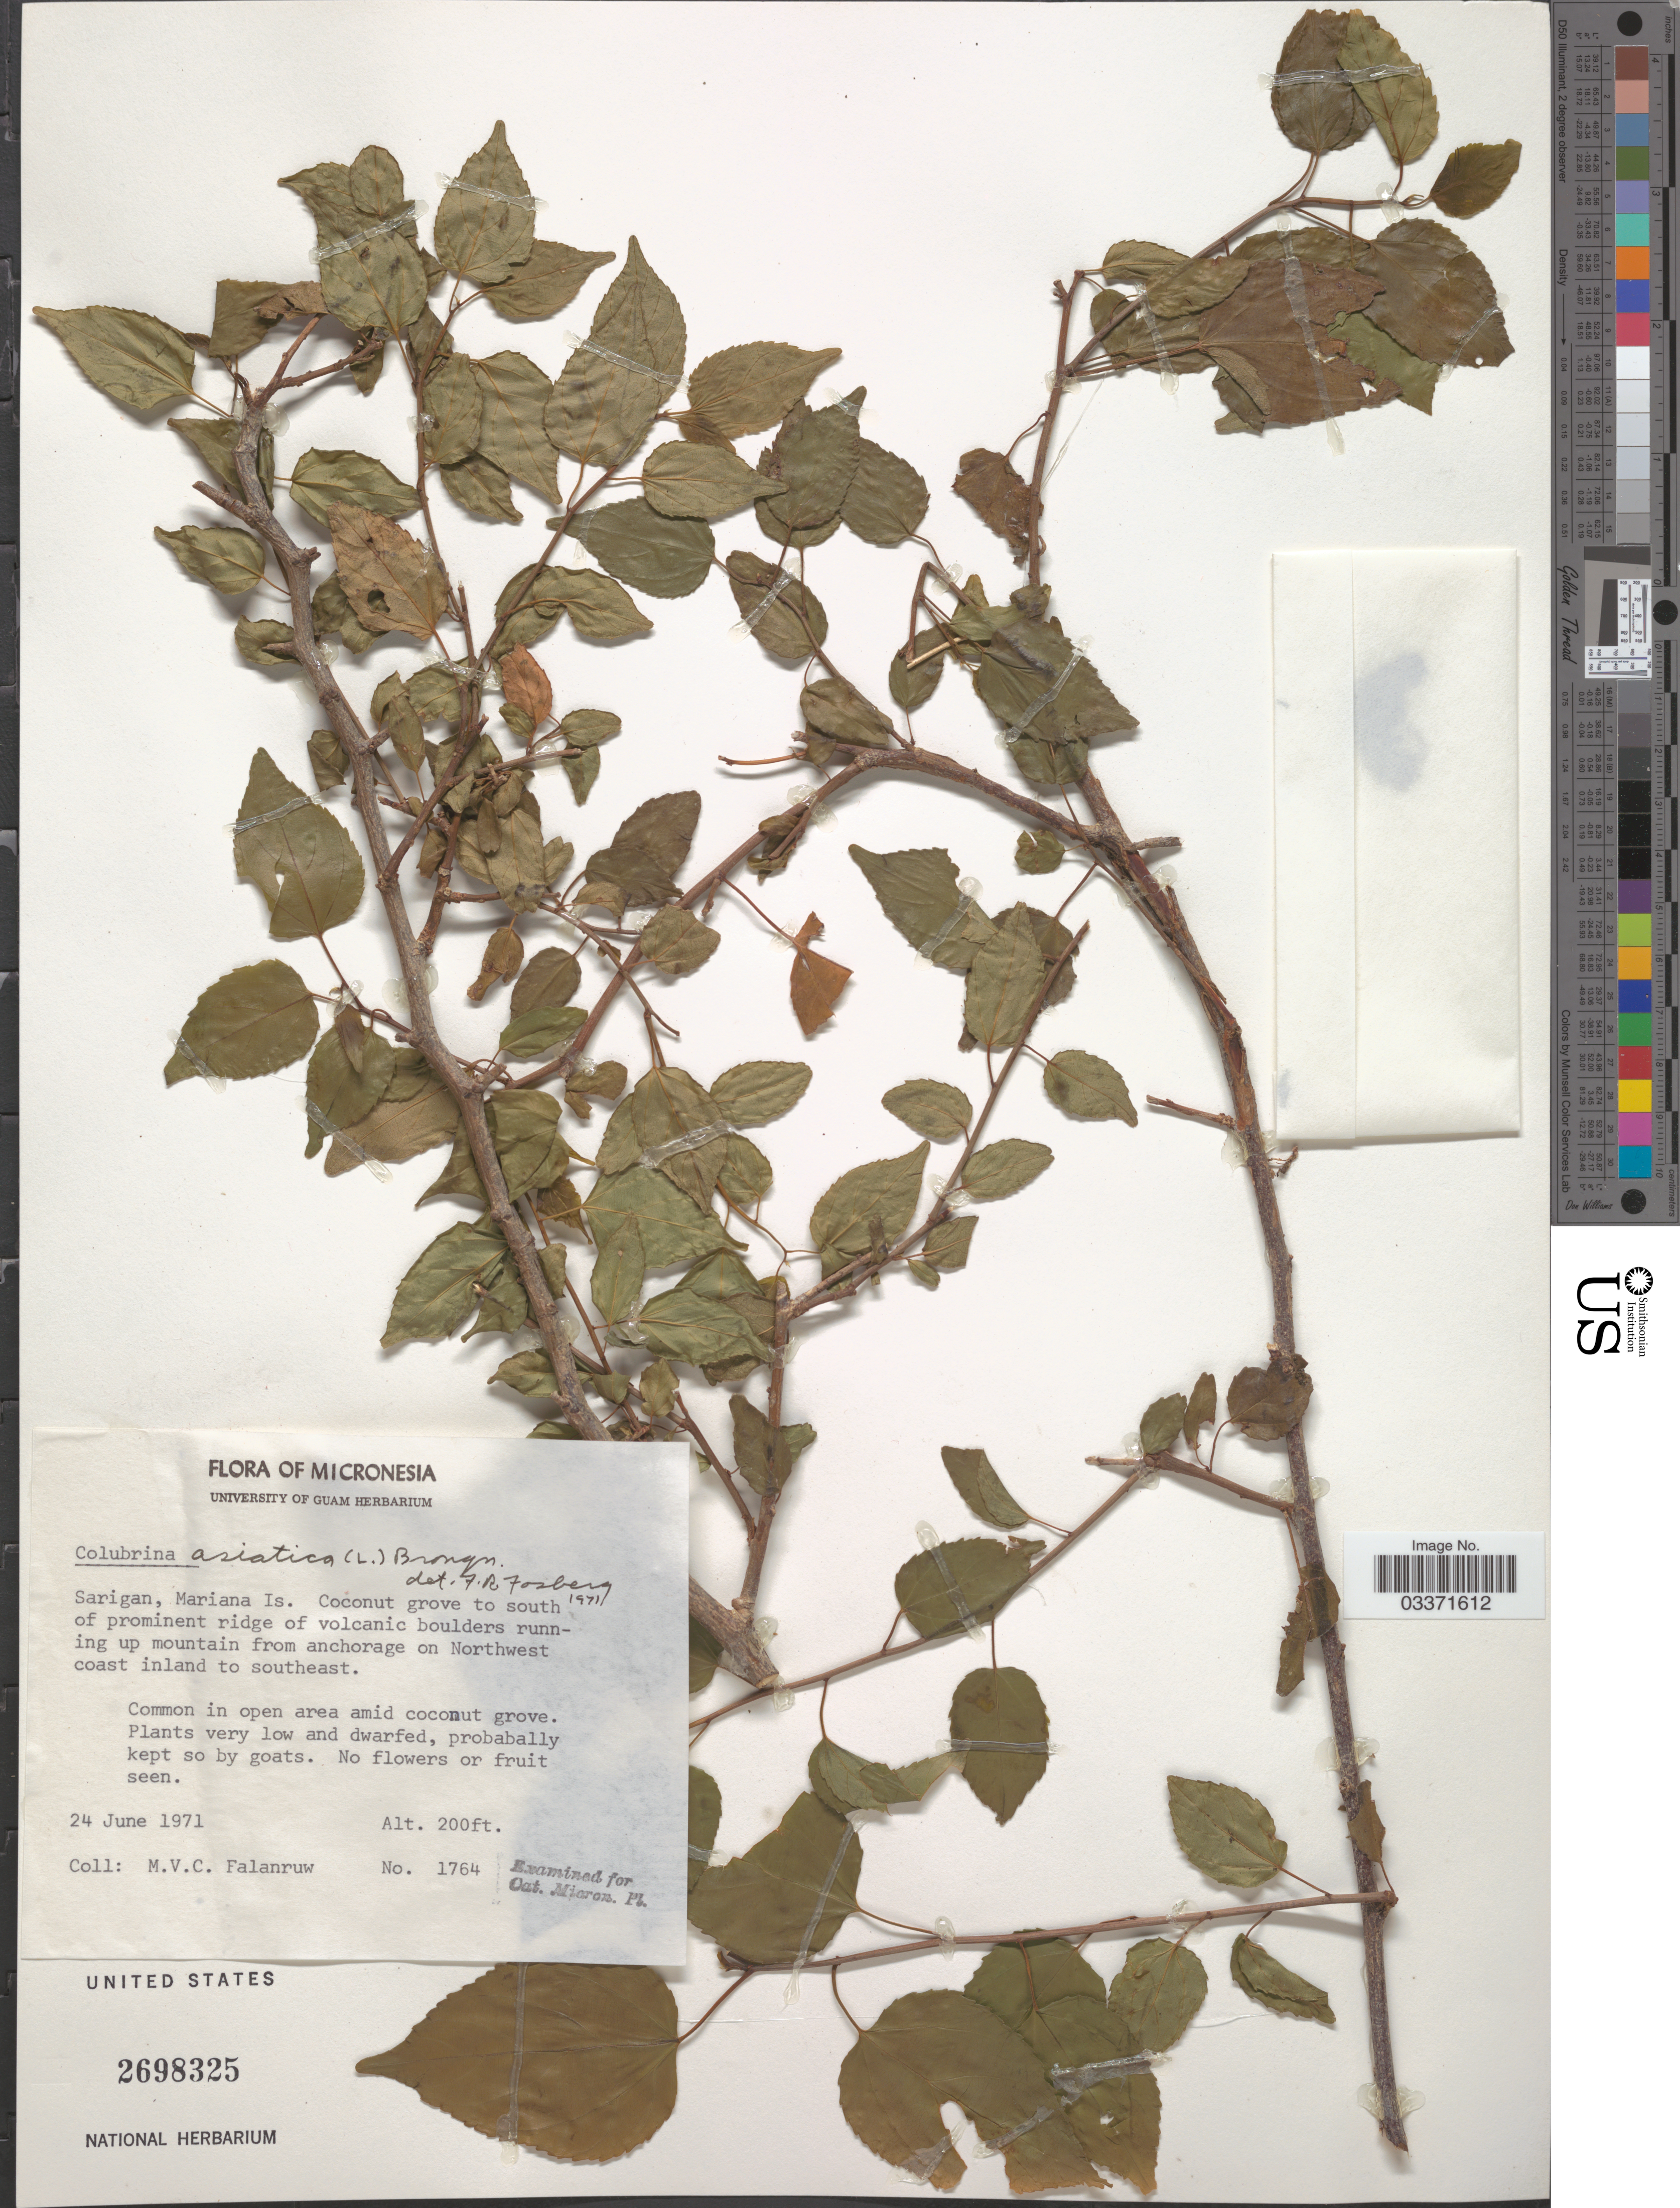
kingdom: Plantae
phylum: Tracheophyta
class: Magnoliopsida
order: Rosales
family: Rhamnaceae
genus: Colubrina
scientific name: Colubrina asiatica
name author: (L.) Brongn.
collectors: M. V. Falanruw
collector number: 1764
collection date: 1971-06-24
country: Northern Mariana Islands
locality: Micronesia, Sarigan, Mariana Is. Coconut grove to south of prominent ridge of volcanic boulders running up mountain from anchorage on Northwest coast inland to southeast.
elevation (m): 61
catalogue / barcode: US 2698325